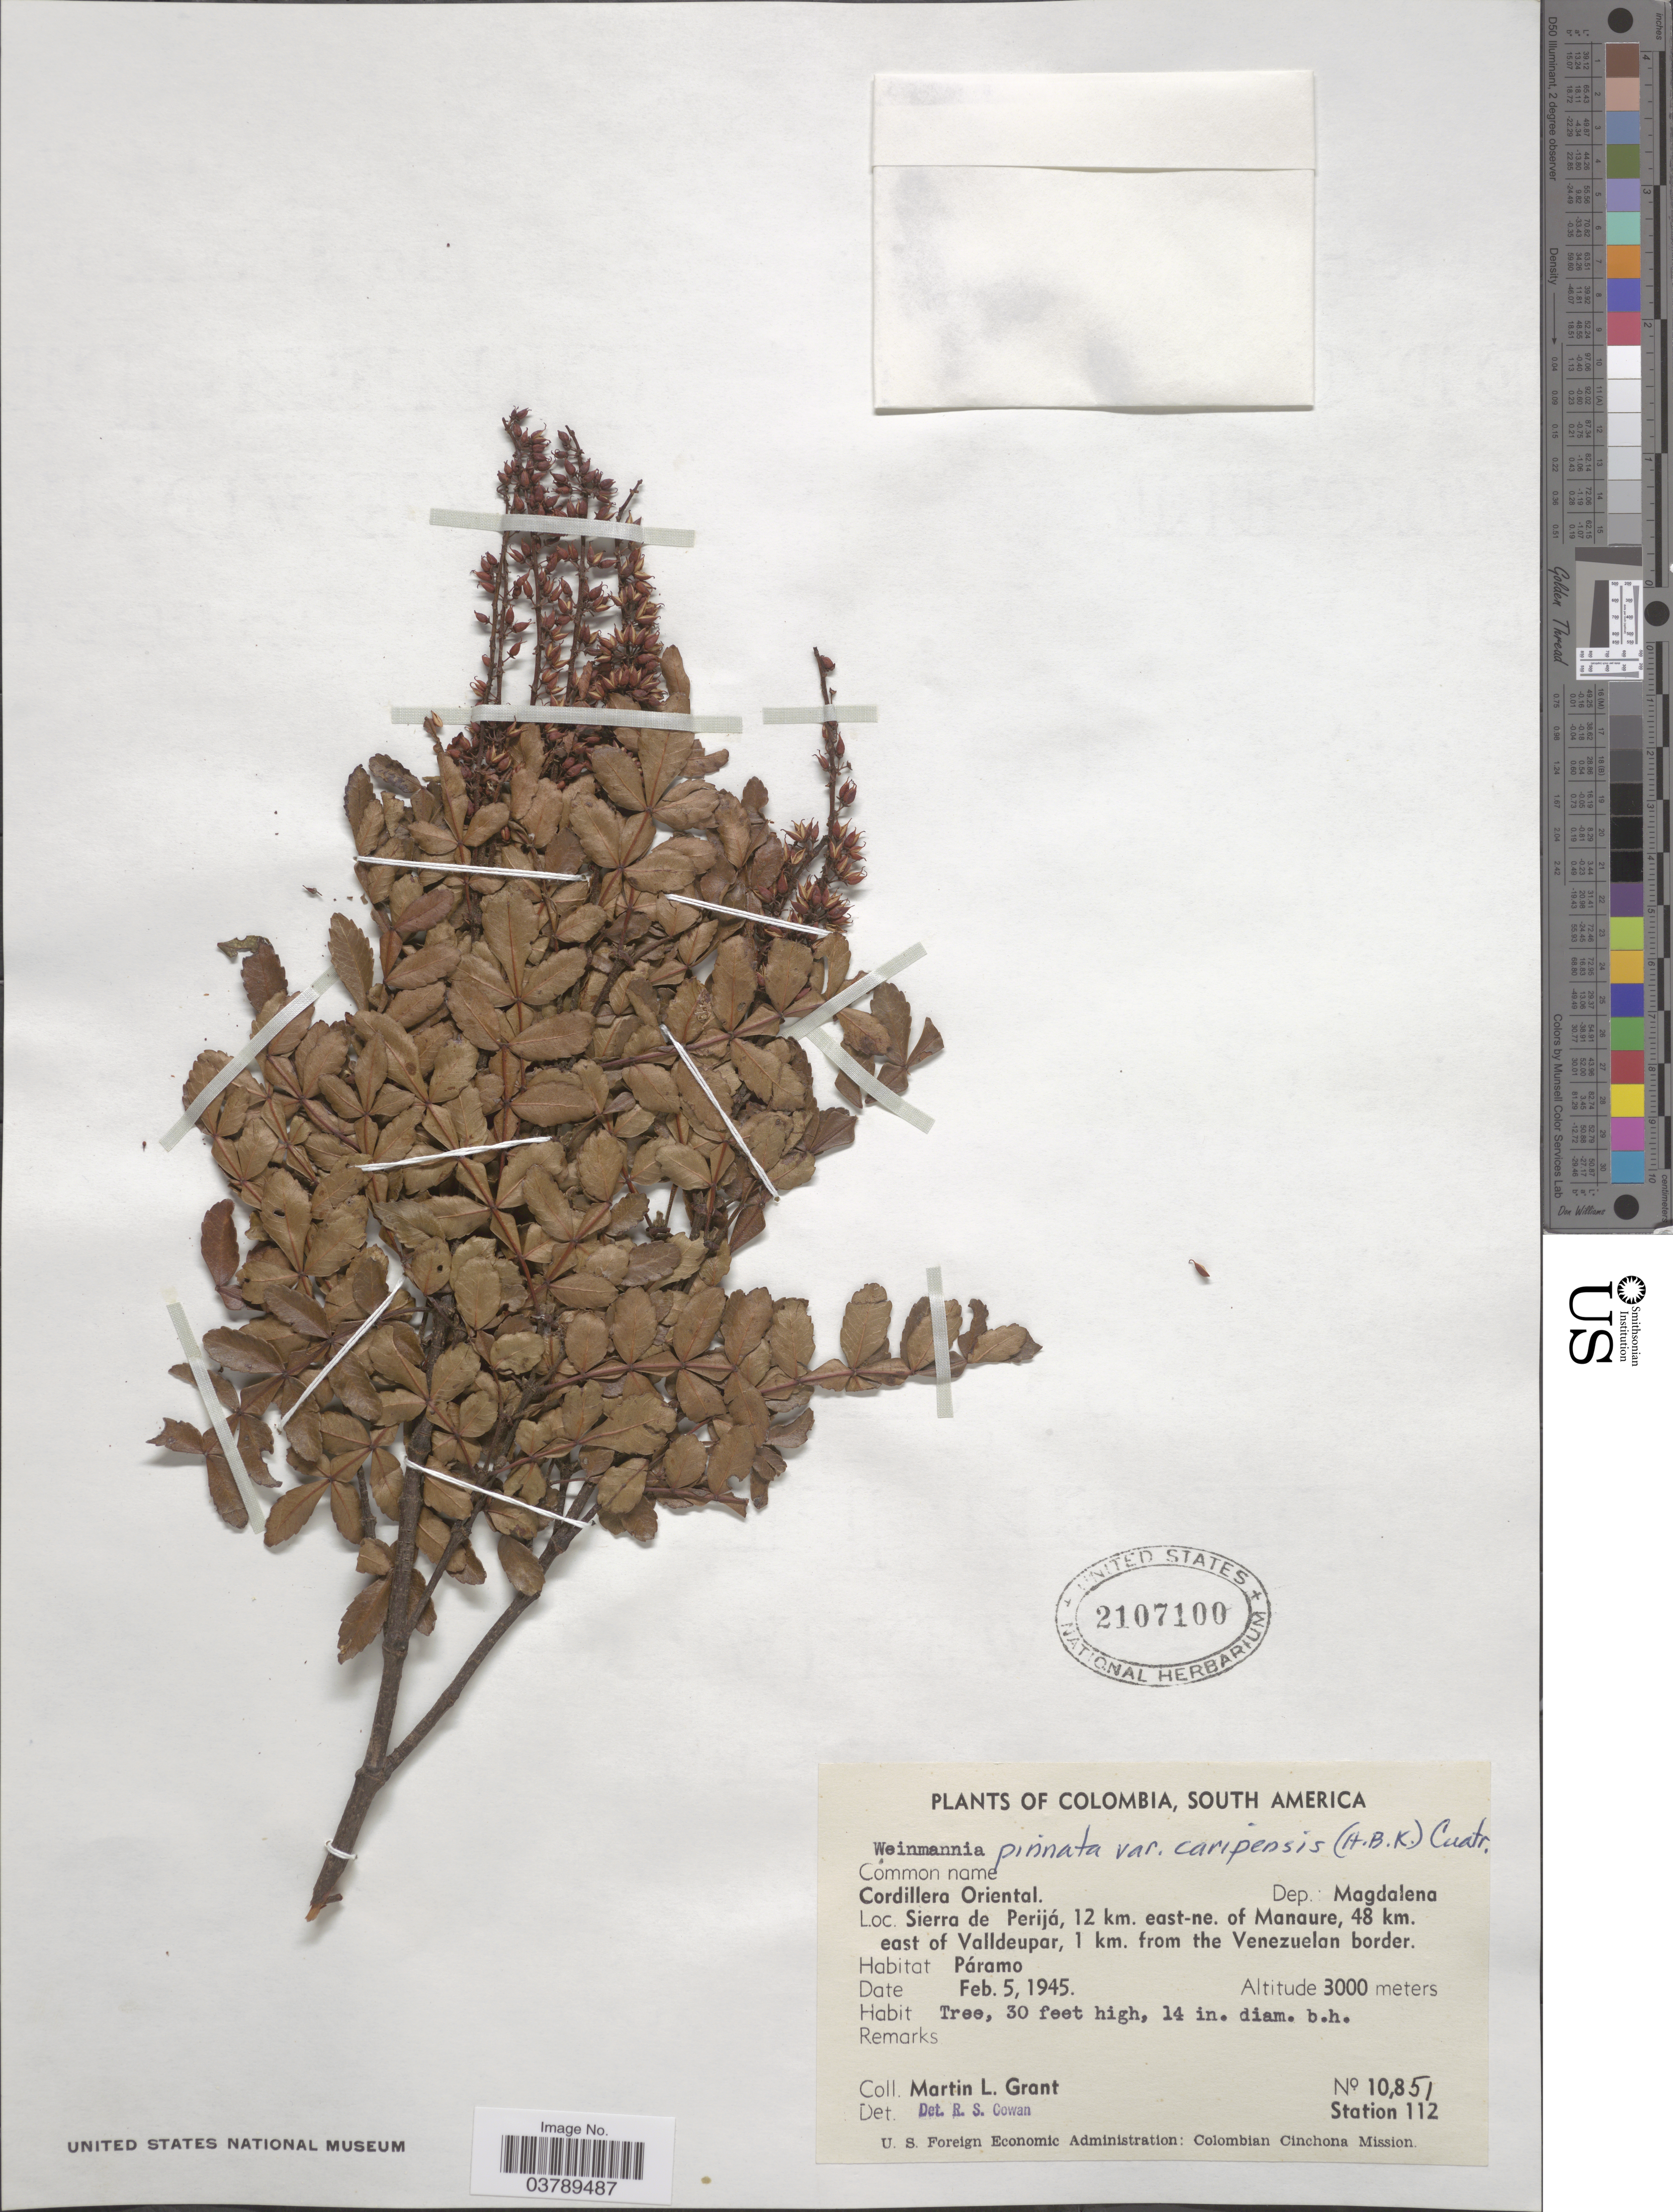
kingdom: Plantae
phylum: Tracheophyta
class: Magnoliopsida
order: Oxalidales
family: Cunoniaceae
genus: Weinmannia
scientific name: Weinmannia pinnata var. caripensis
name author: (Kunth) Cuatrec.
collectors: M. L. Grant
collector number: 10851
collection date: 1945-02-05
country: Colombia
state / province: Magdalena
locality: Cordillera Oriental. Dep. Magdalena. Sierra de Perijá, 12 km. east-ne of Manaure, 48 km. east of Valldeupar, 1 km. from the Venezuelan border.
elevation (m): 3000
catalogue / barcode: US 2107100